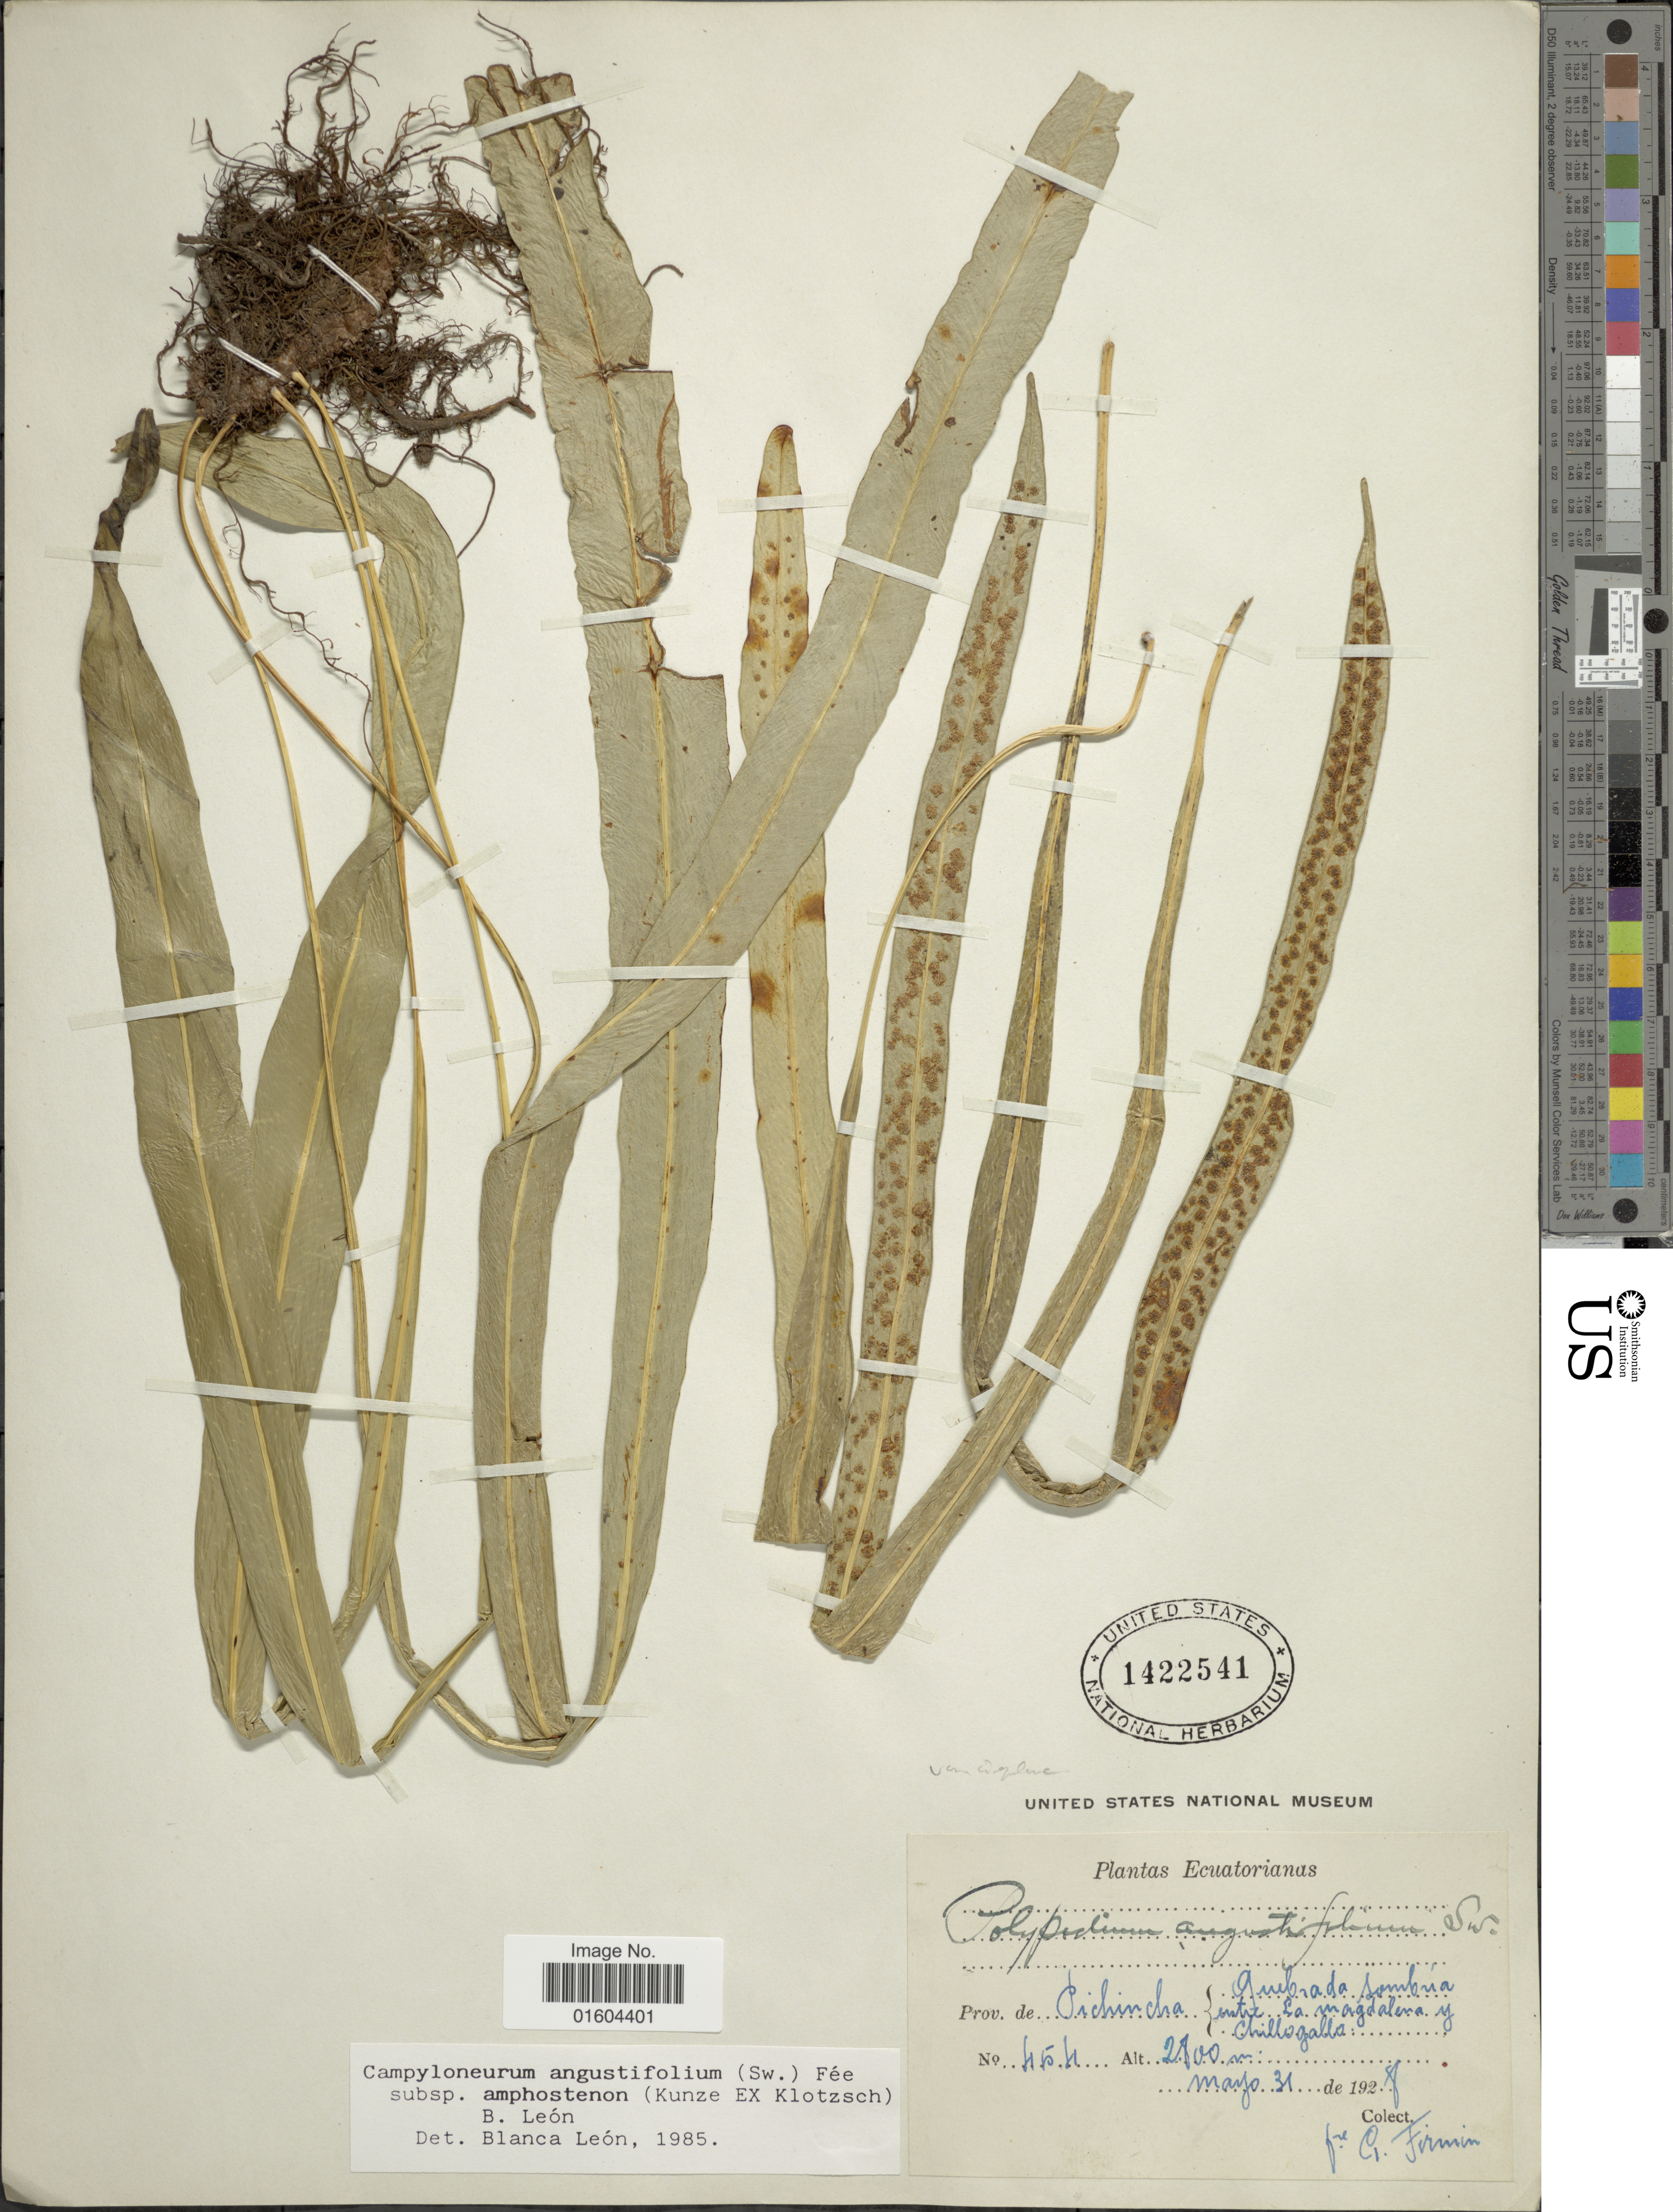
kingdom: Plantae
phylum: Tracheophyta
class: Polypodiopsida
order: Polypodiales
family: Polypodiaceae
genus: Campyloneurum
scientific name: Campyloneurum irregulare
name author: Lellinger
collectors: G. Firmin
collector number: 454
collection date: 1928-05-31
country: Ecuador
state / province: Pichincha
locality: Ecuatorianas, Prov. de Pichincha, Quebrada Sombria entre La Magdalena y Chillogalla.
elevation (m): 2800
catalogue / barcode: US 1422541